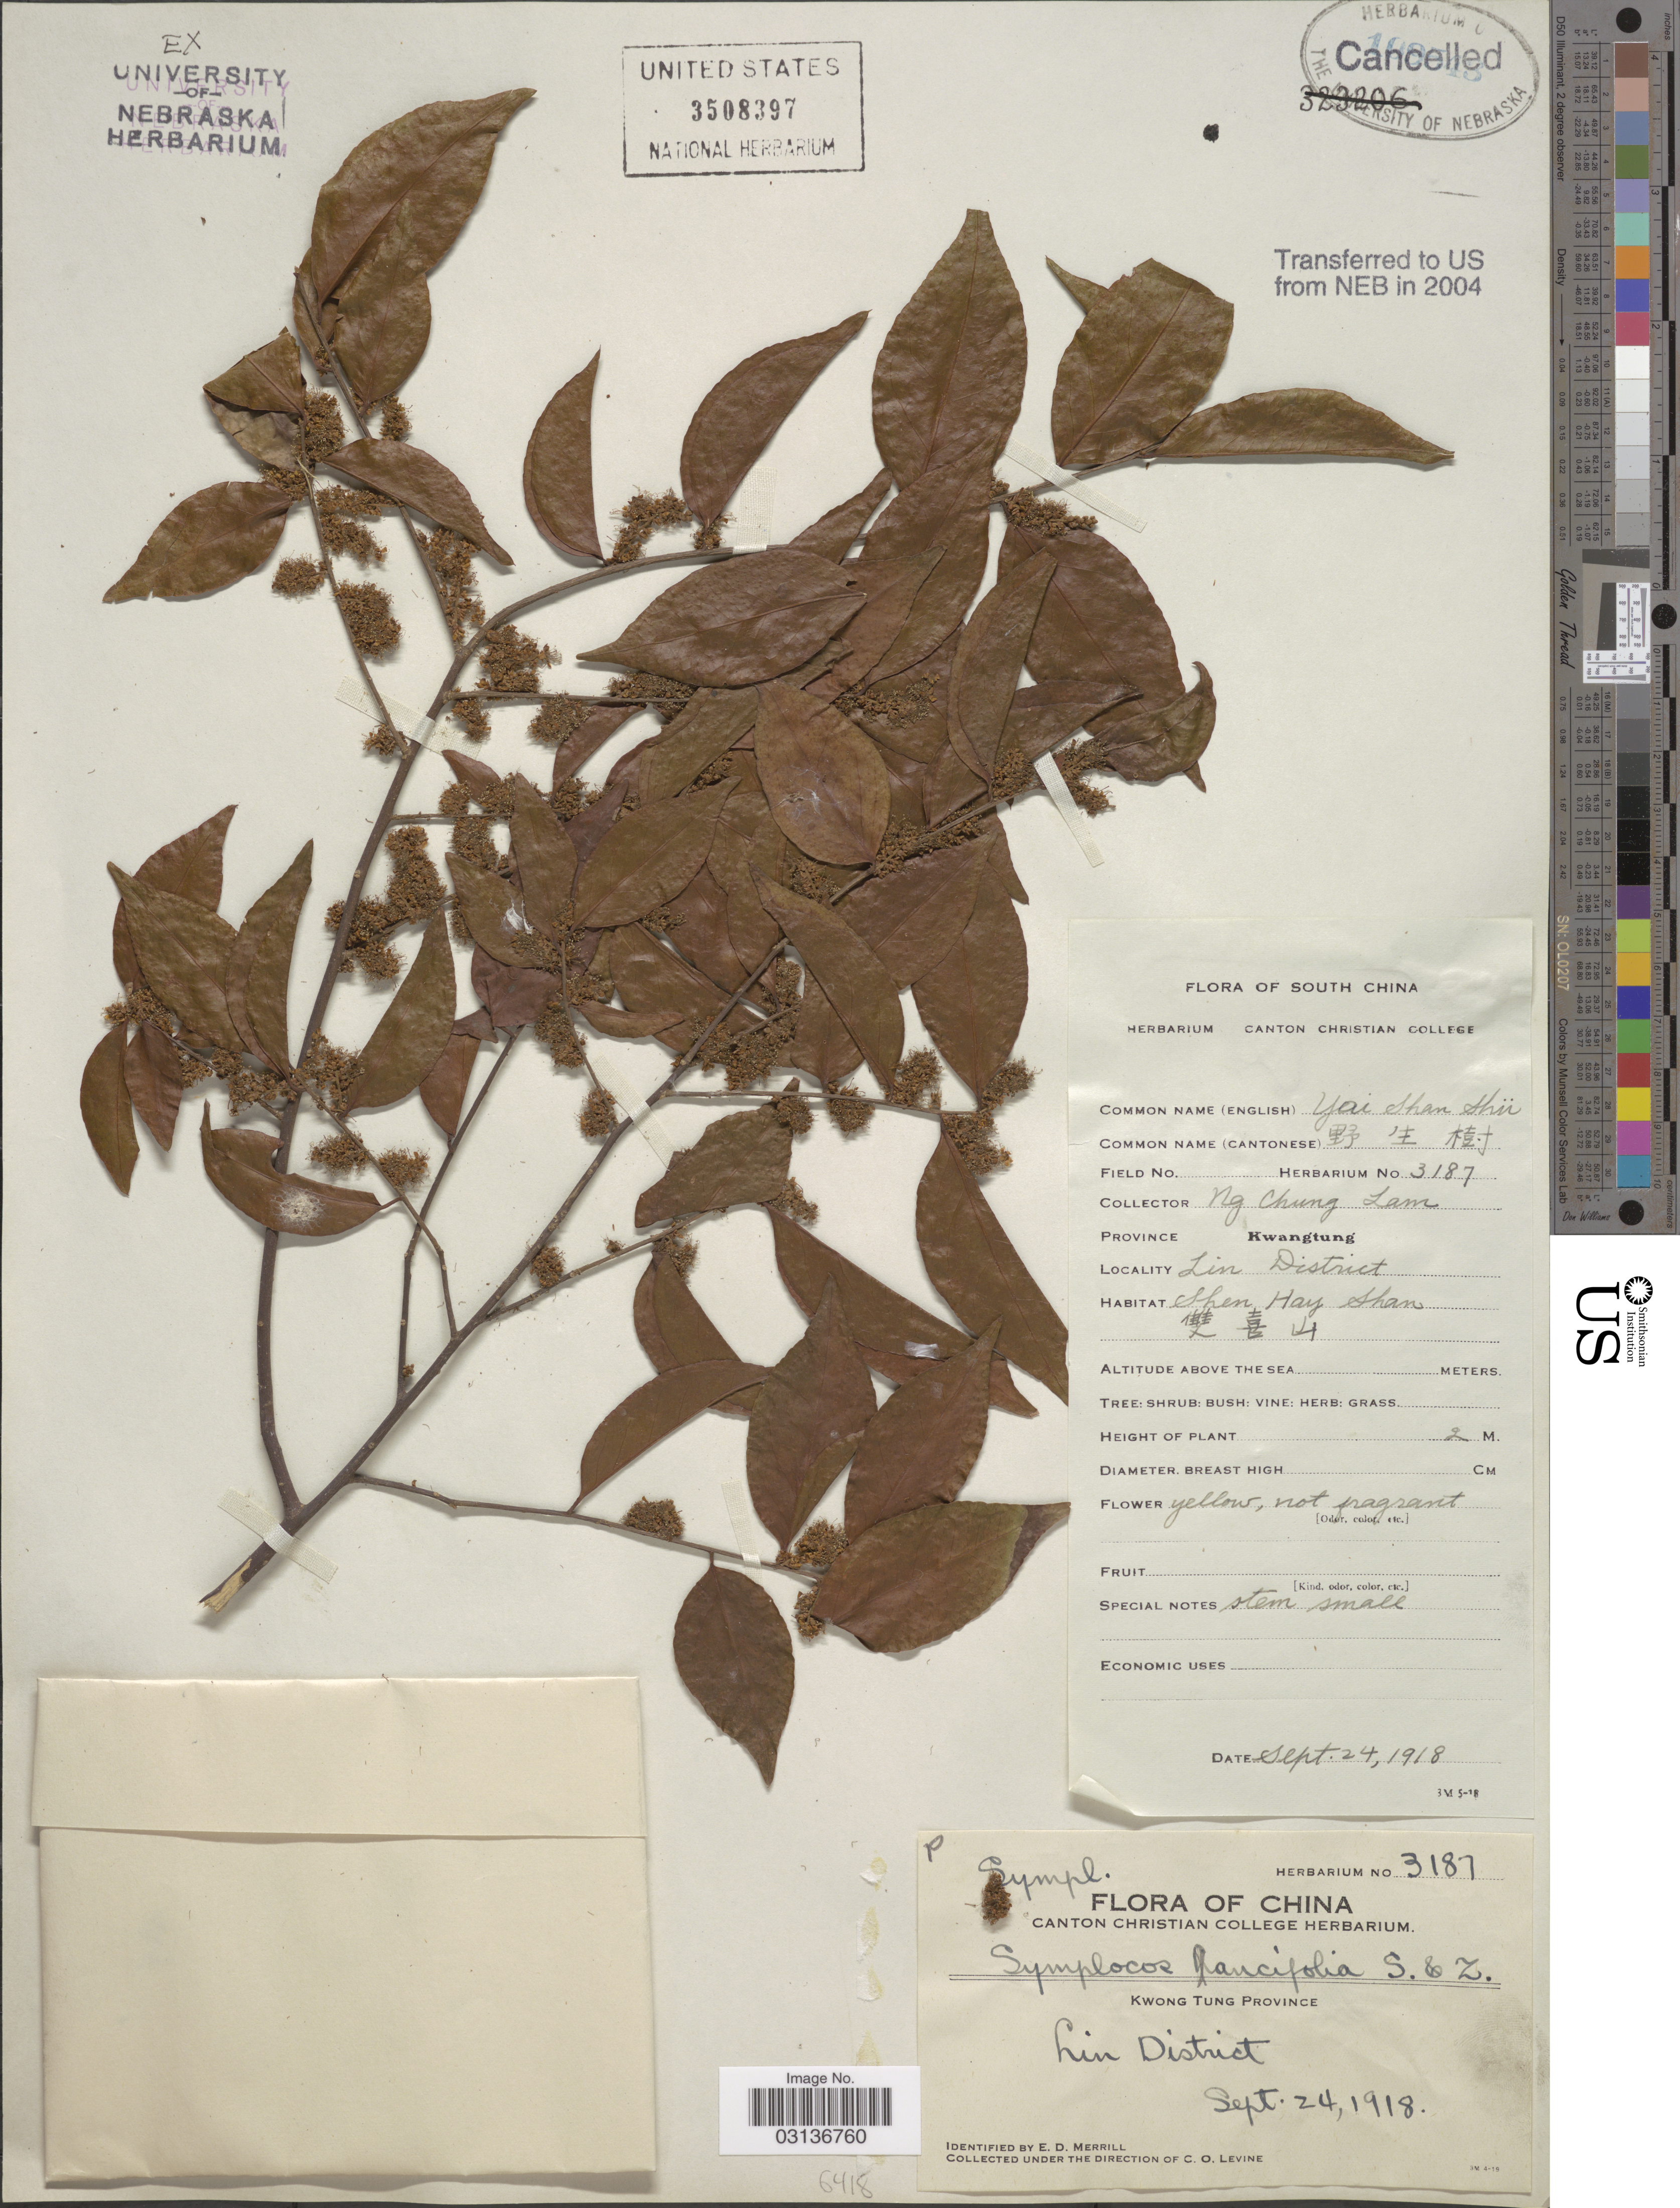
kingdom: Plantae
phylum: Tracheophyta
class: Magnoliopsida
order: Ericales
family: Symplocaceae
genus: Symplocos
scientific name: Symplocos lancifolia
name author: Siebert & Zucc.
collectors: N. C. Lam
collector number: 3187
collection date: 1918-09-24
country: China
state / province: Guangdong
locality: Kwong Tung Province. Lin District. Shen Hay Shan X. South China.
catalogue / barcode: US 3508397